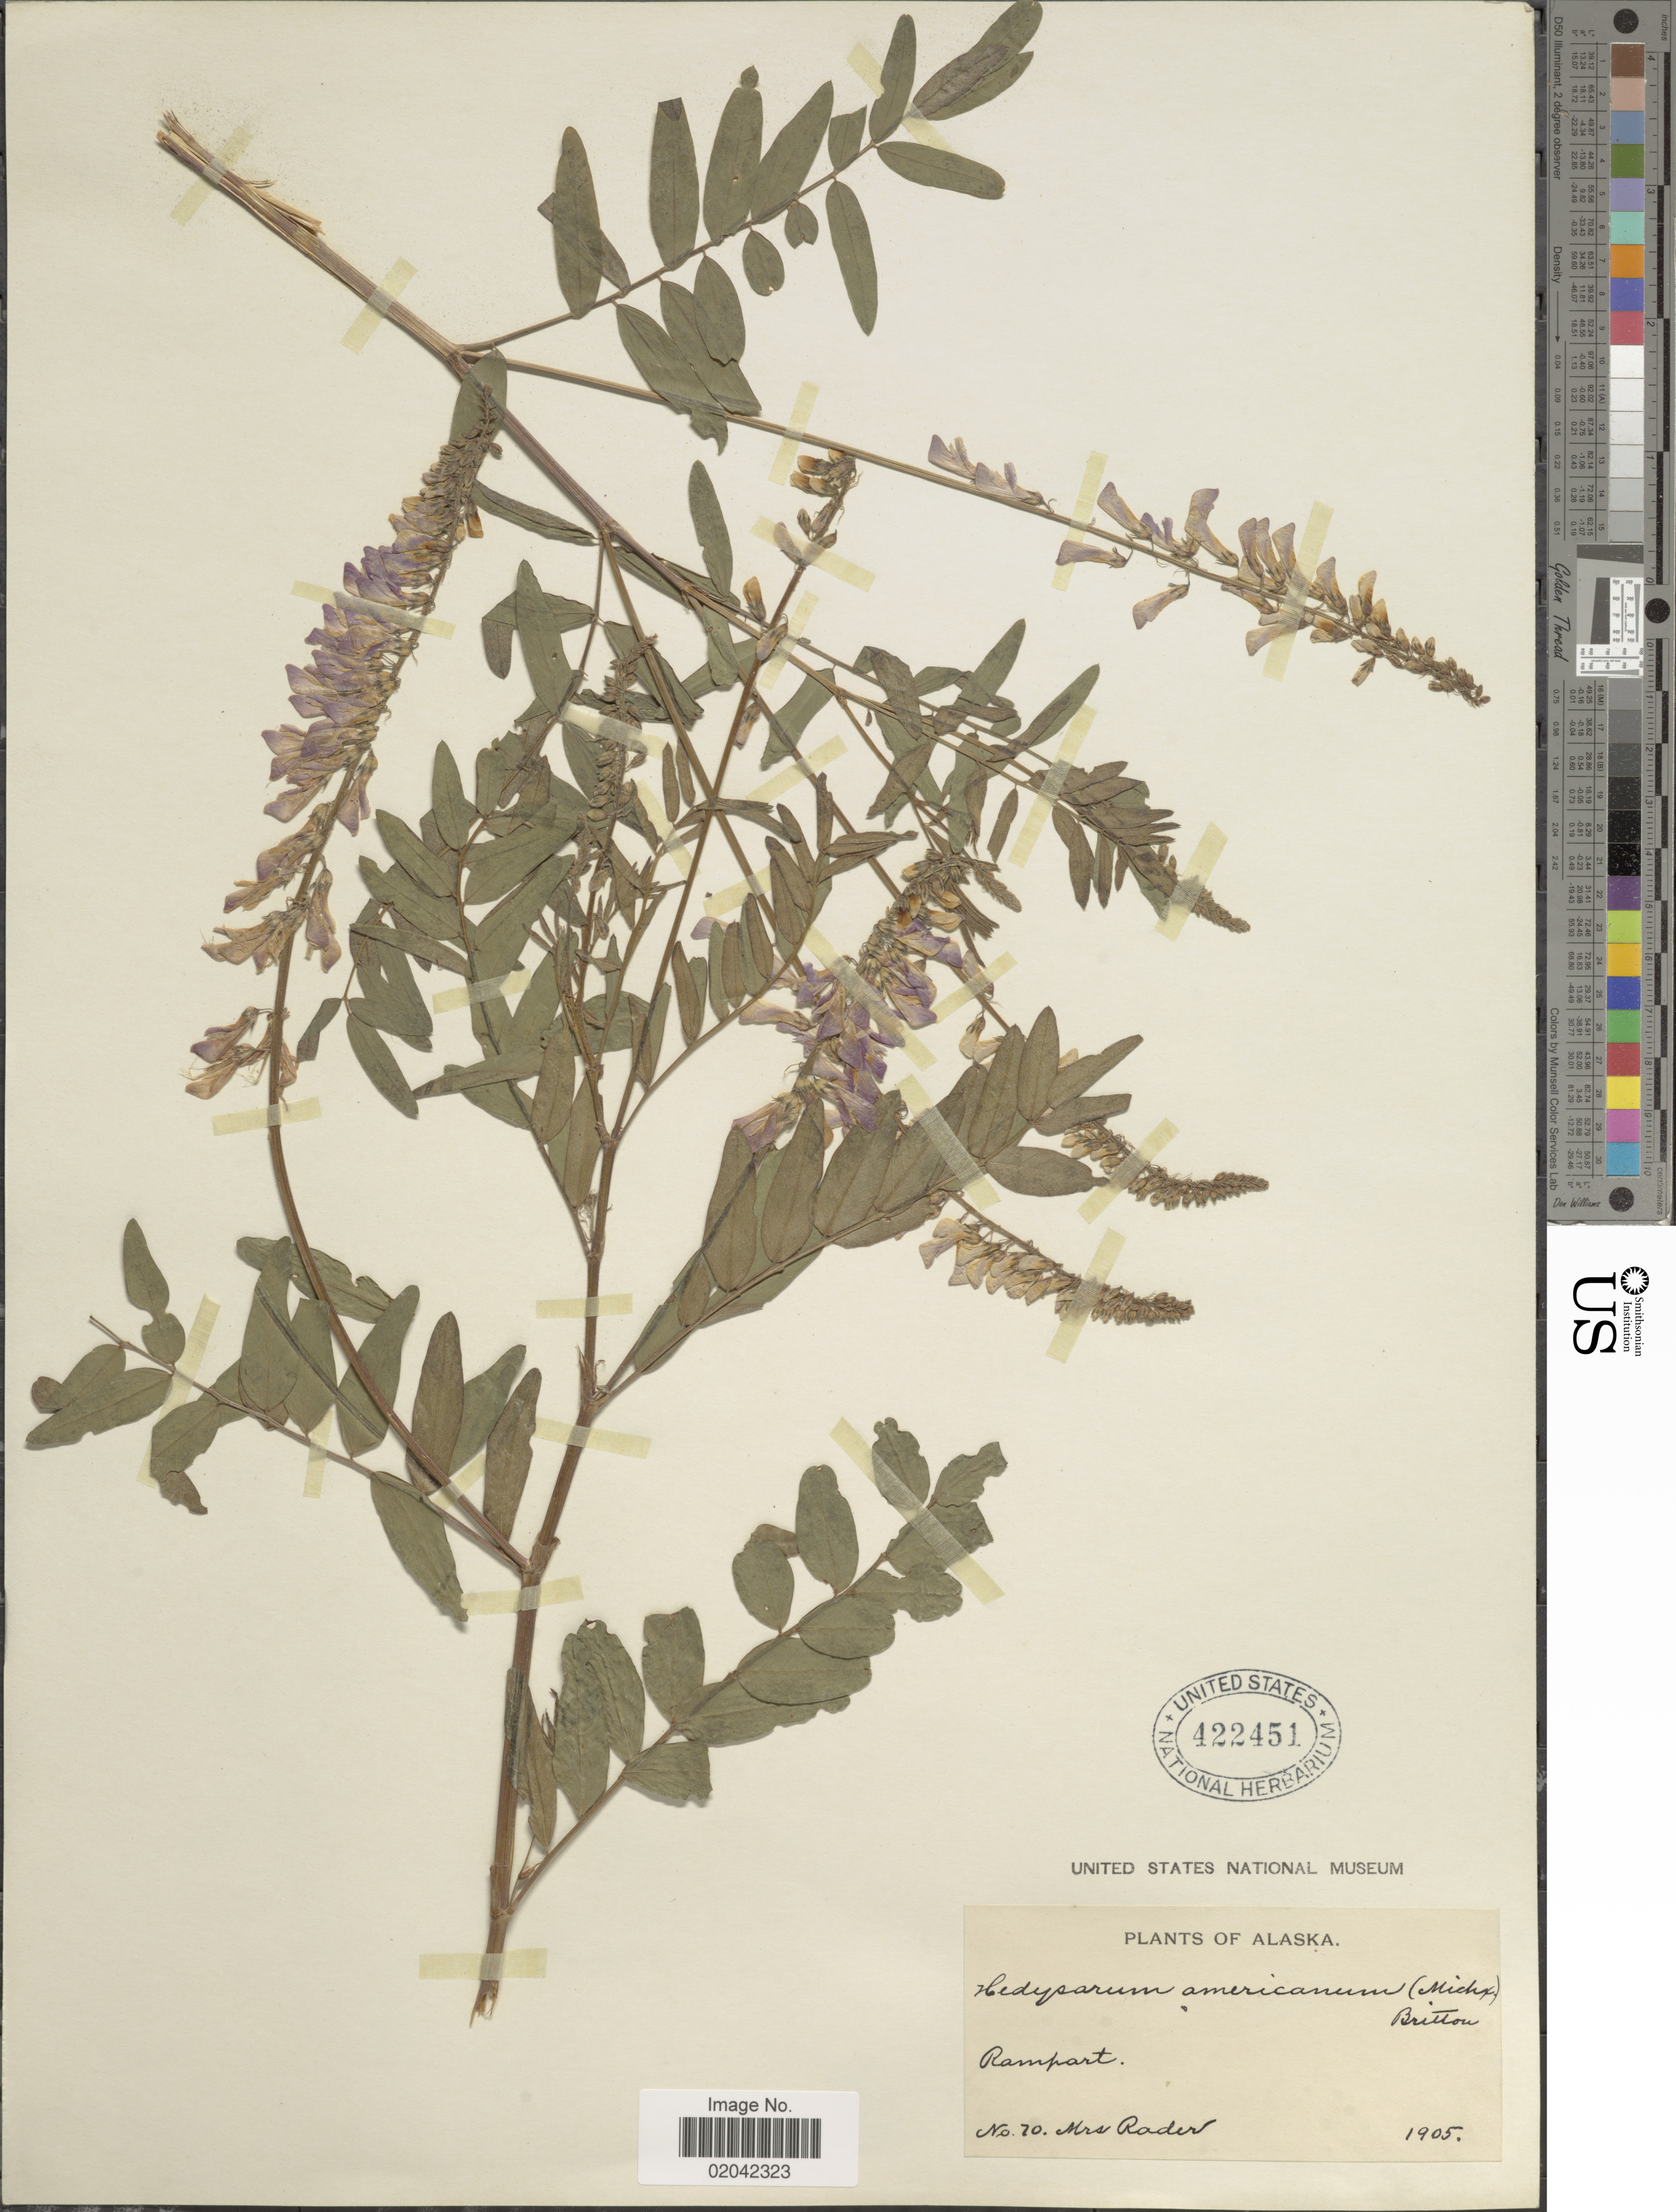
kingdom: Plantae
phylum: Tracheophyta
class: Magnoliopsida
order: Fabales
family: Fabaceae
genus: Hedysarum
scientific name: Hedysarum alpinum var. americanum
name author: Michx. ex Pursh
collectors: Mrs. Rader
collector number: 70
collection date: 1905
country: United States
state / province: Alaska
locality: Rampart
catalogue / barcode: US 422451